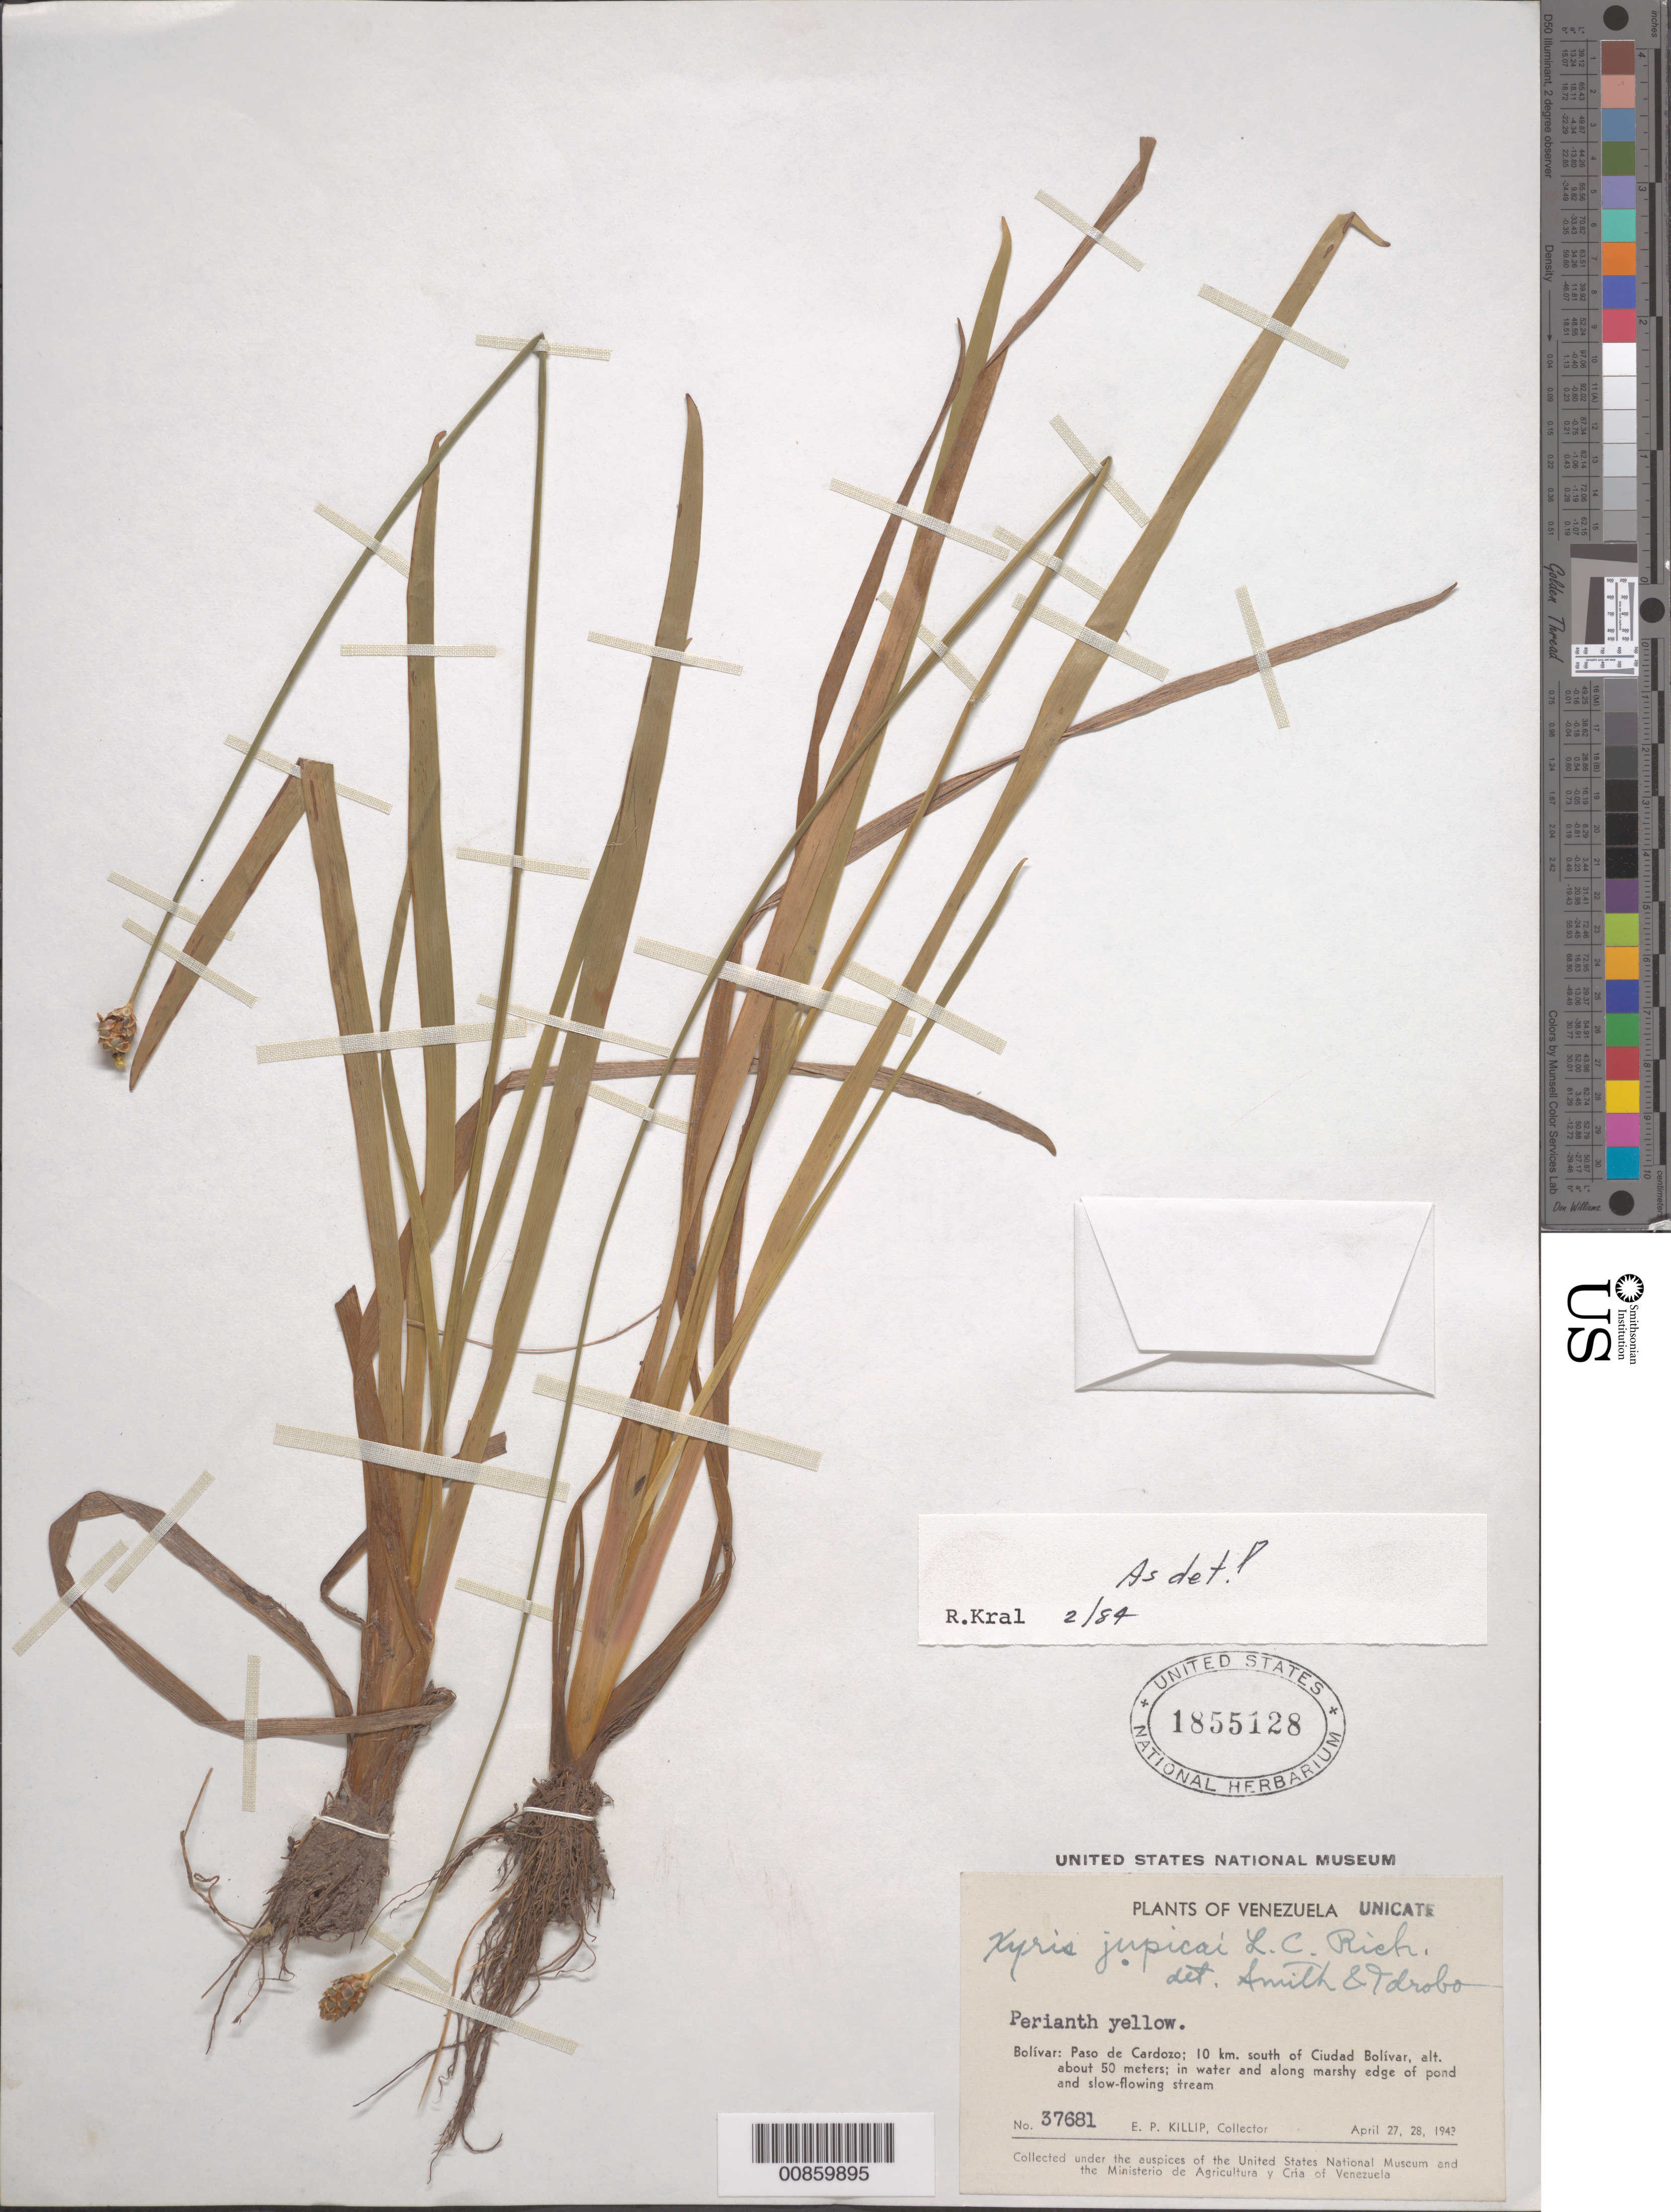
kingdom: Plantae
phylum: Tracheophyta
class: Liliopsida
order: Poales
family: Xyridaceae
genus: Xyris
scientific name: Xyris jupicai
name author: Rich.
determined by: Kral, Robert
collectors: E. P. Killip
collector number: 37681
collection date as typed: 27-Apr-43 to 28-Apr-43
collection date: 1943-04-27/1943-04-28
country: Venezuela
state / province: Bolívar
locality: Paso de Cardozo; 10 km south of Ciudad Bolívar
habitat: In water and along marshy edge of pond and slow-flowing stream.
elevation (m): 50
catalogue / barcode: US 1855128